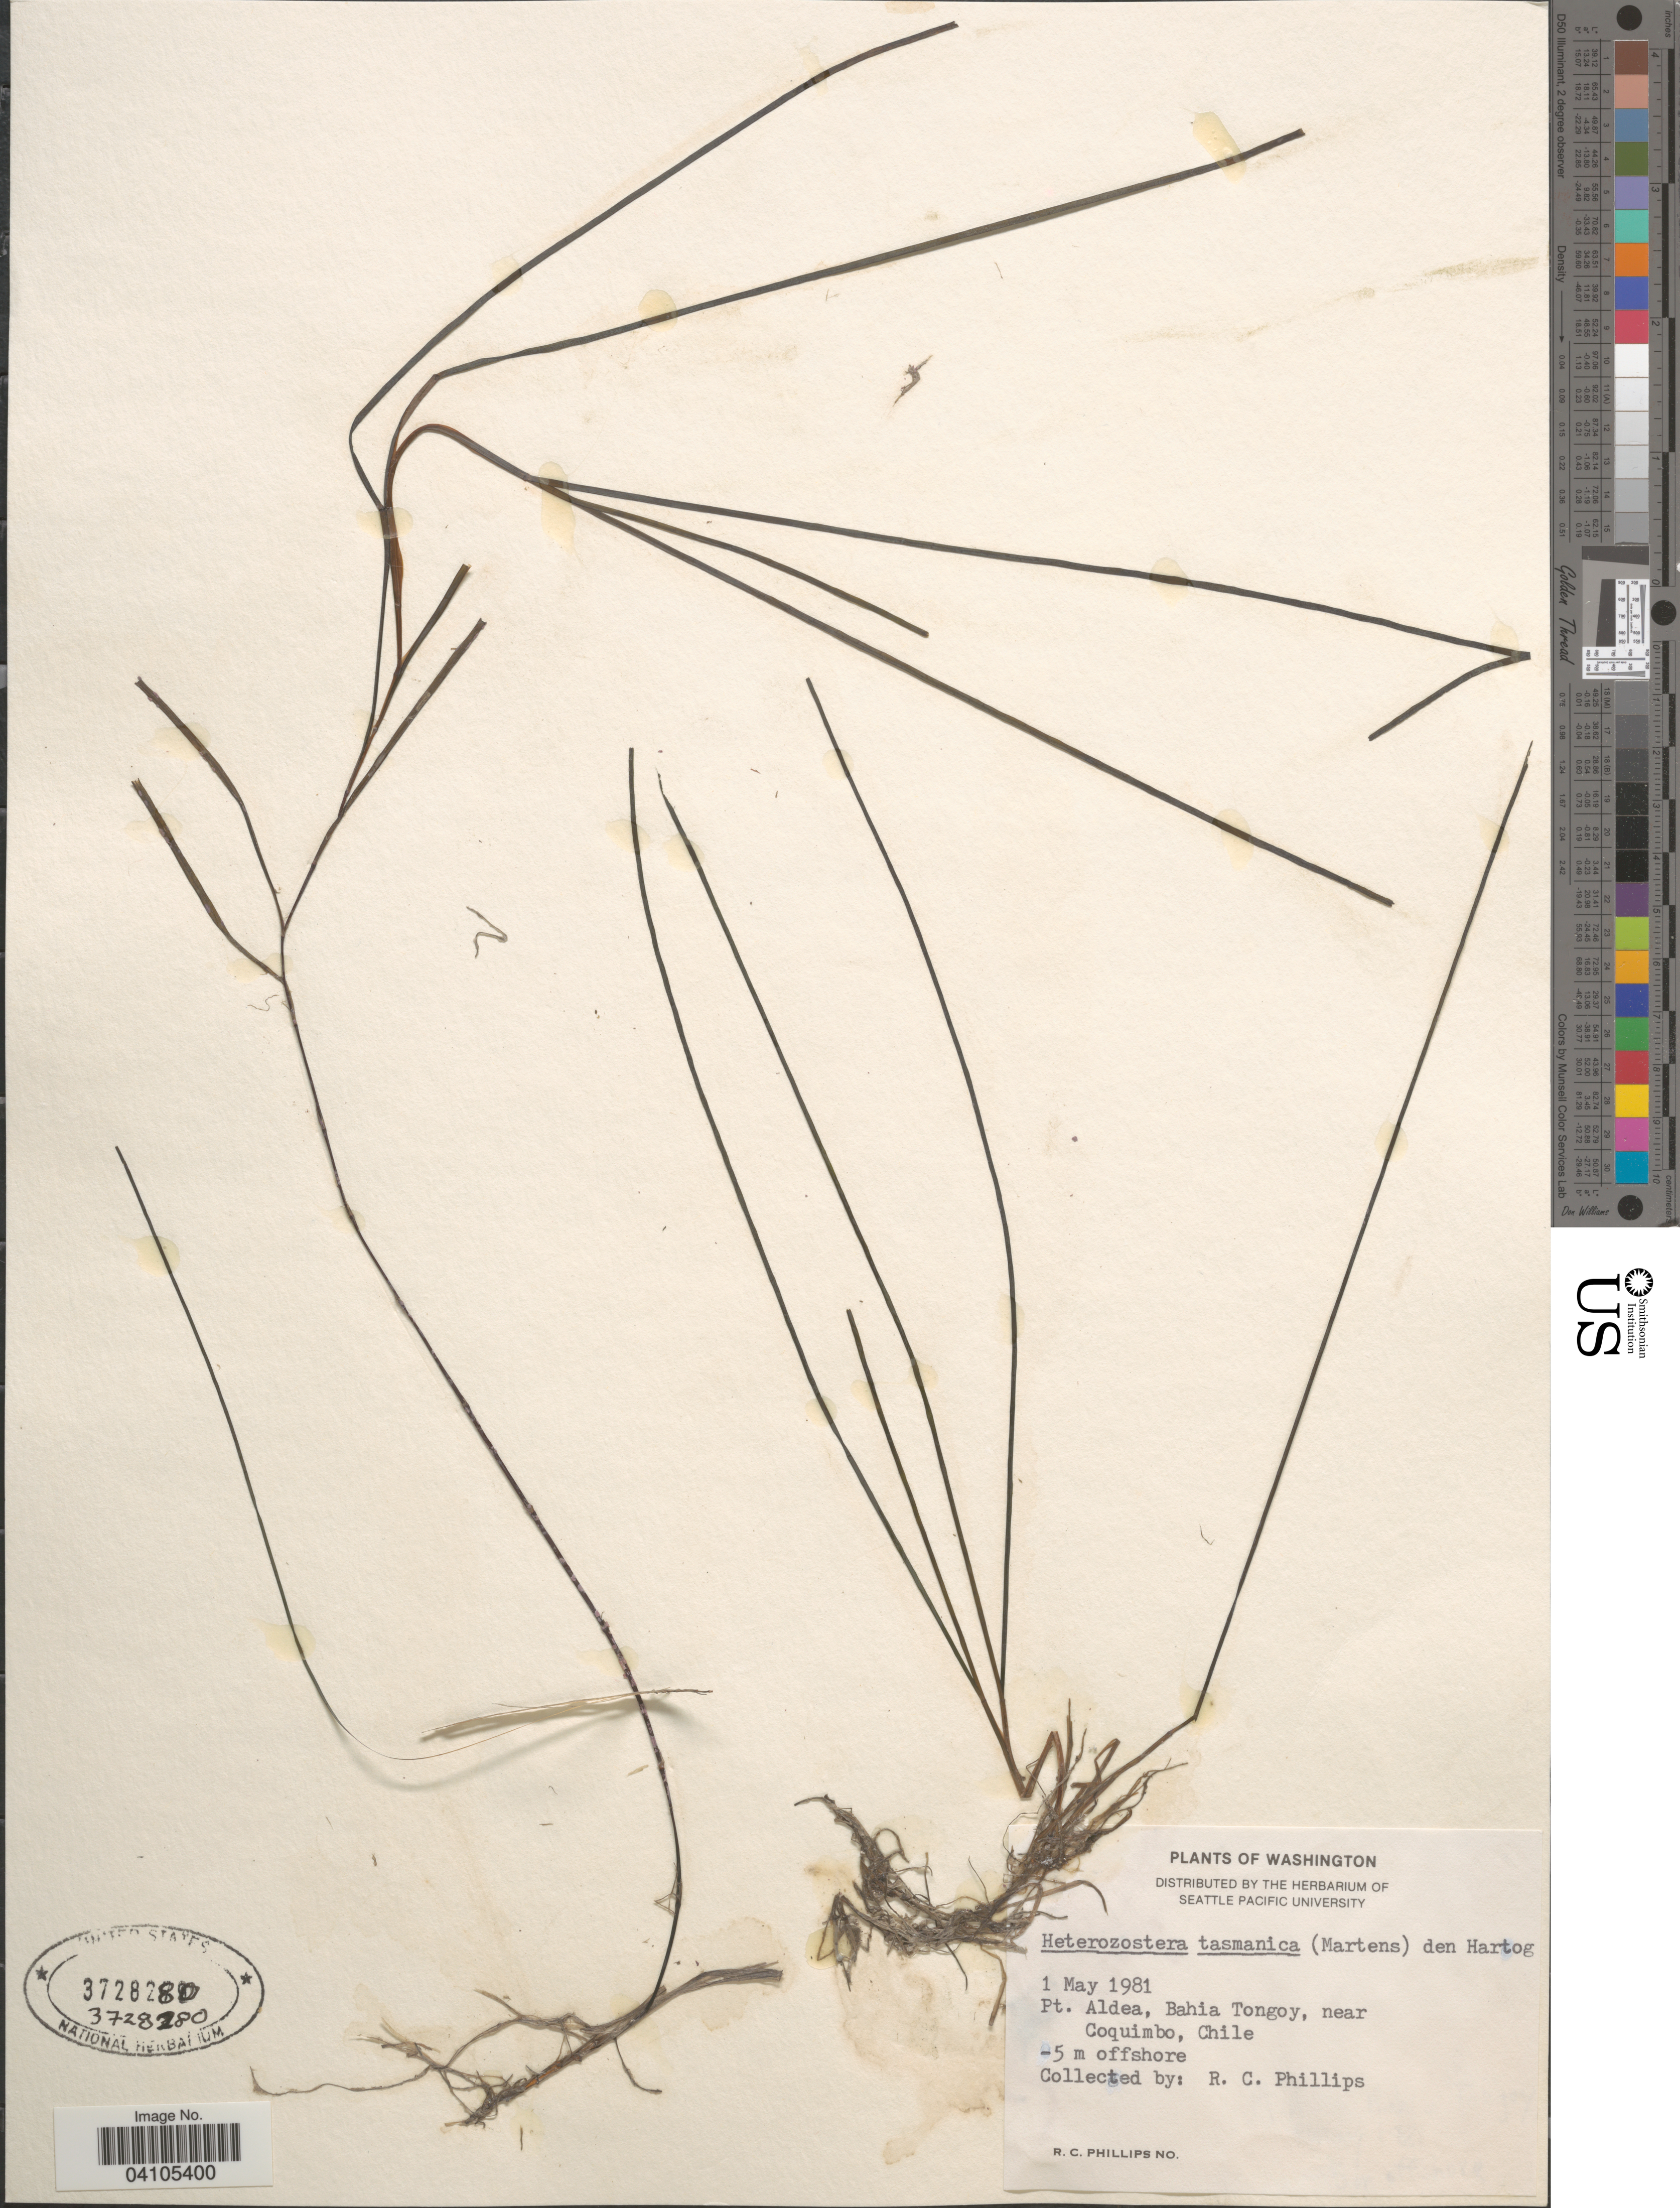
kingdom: Plantae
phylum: Tracheophyta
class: Liliopsida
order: Alismatales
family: Zosteraceae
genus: Heterozostera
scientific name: Heterozostera tasmanica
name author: (Martens ex Aschers.) Hartog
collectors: R. C. Phillips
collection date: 1981-05-01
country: Chile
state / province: Coquimbo (IV)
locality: Pt. Aldea, Bahia Tongoy, near Coquimbo.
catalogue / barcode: US 3728280